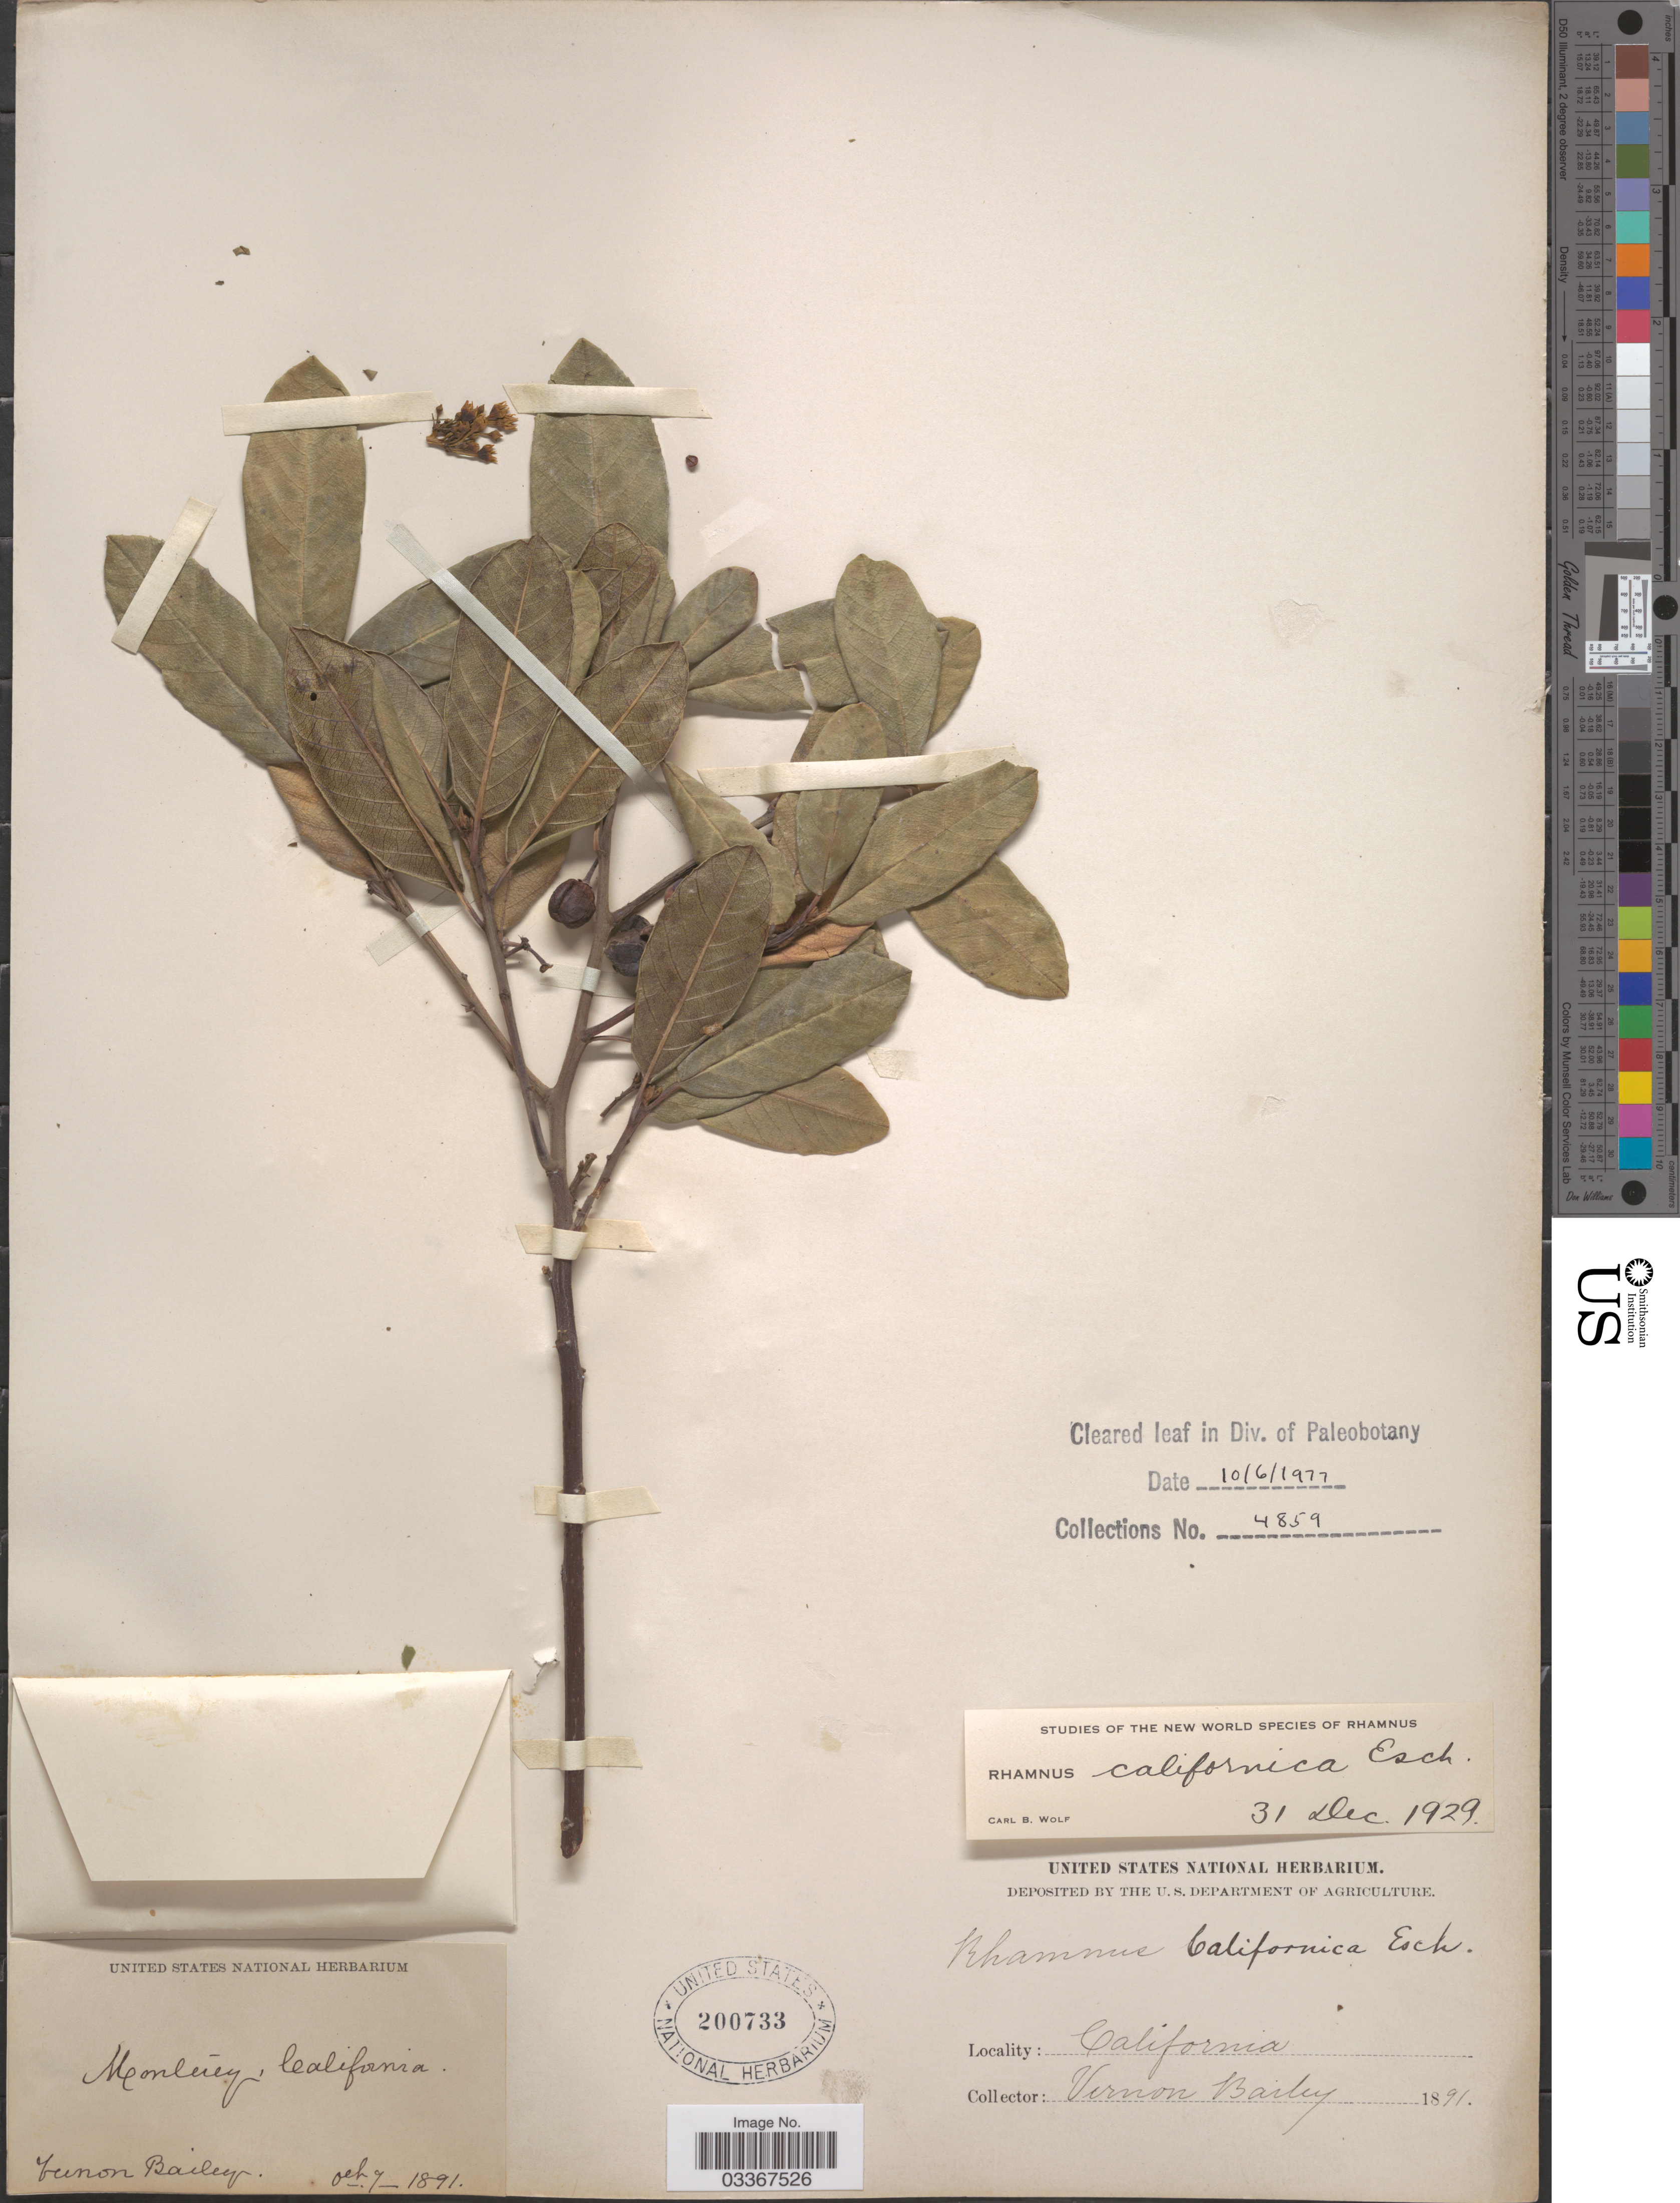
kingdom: Plantae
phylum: Tracheophyta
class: Magnoliopsida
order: Rosales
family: Rhamnaceae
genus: Frangula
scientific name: Frangula californica subsp. californica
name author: (Eschsch.) A. Gray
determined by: Strong, Mark T., (BOT), Smithsonian Institution - National Museum of Natural History (UNITED STATES)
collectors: V. O. Bailey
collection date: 1891-10-09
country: United States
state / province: California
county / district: Monterey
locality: Monterey.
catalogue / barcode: US 200733